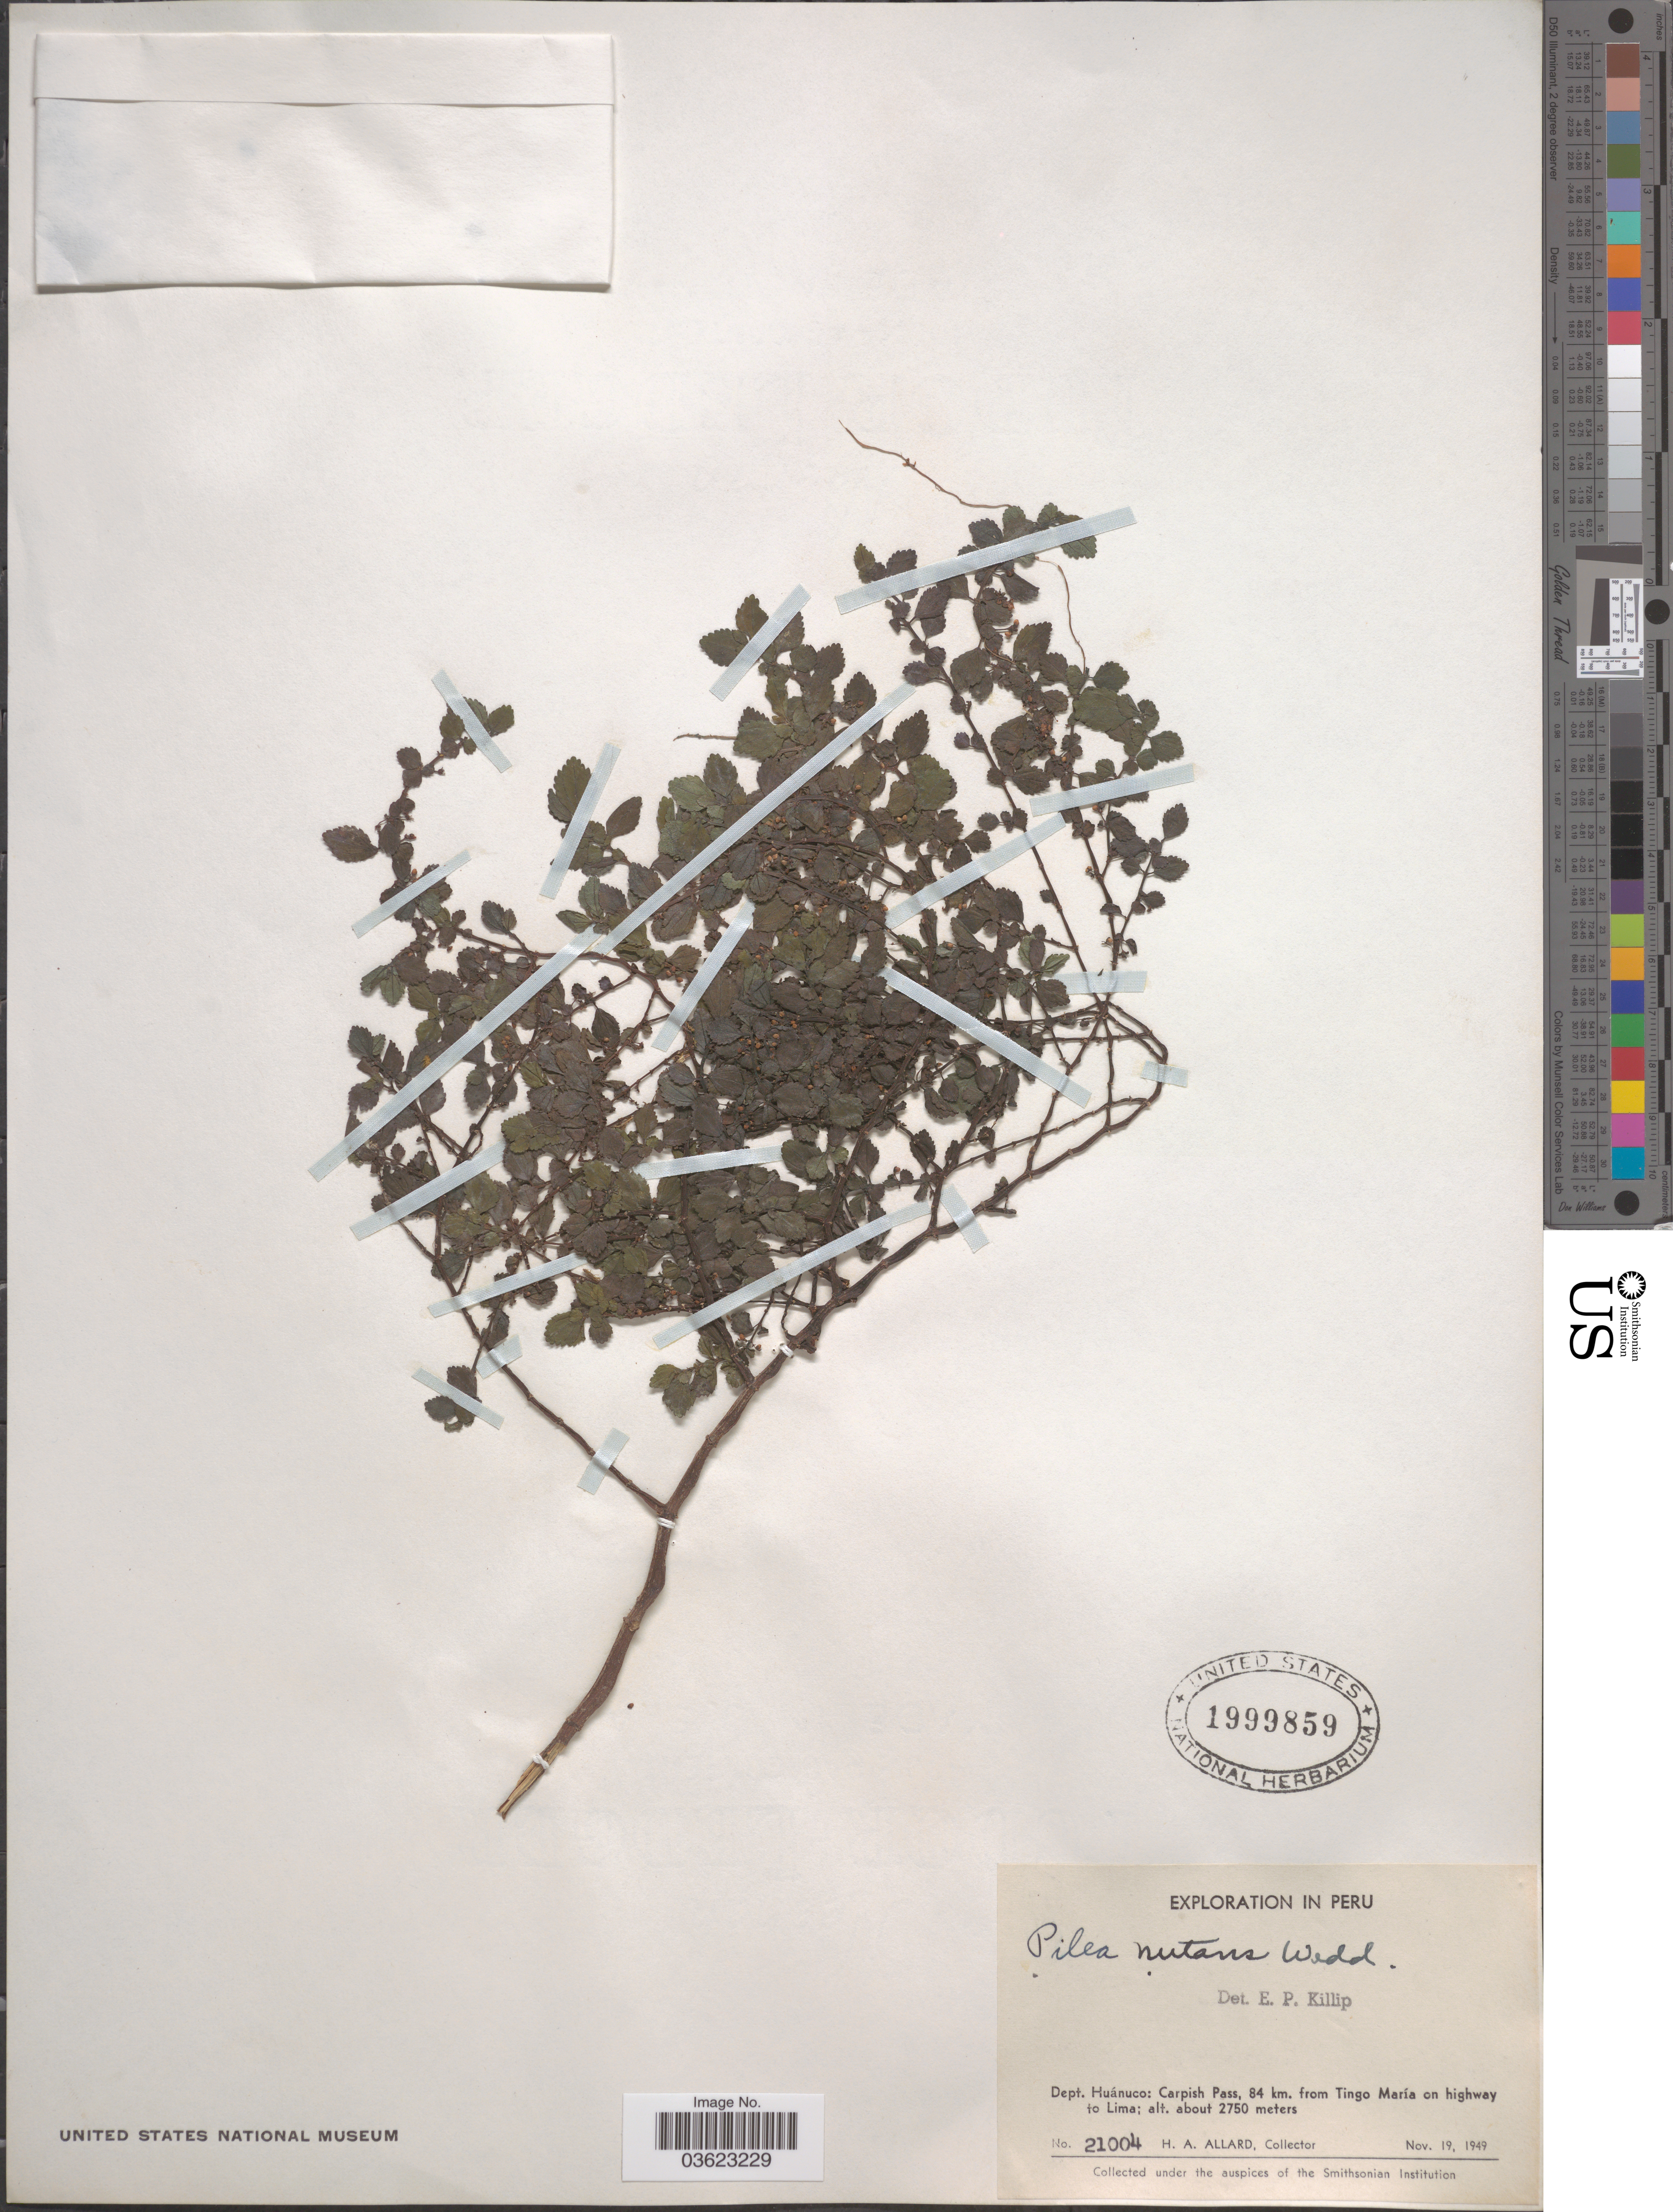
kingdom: Plantae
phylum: Tracheophyta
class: Magnoliopsida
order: Rosales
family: Urticaceae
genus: Pilea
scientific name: Pilea nutans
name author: Wedd.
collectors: H. A. Allard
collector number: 21004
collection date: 1949-11-19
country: Peru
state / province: Huánuco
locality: Dept. Huánuco: Carpish Pass, 84 km. from Tingo María on highway to Lima.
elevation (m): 2750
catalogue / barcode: US 1999859